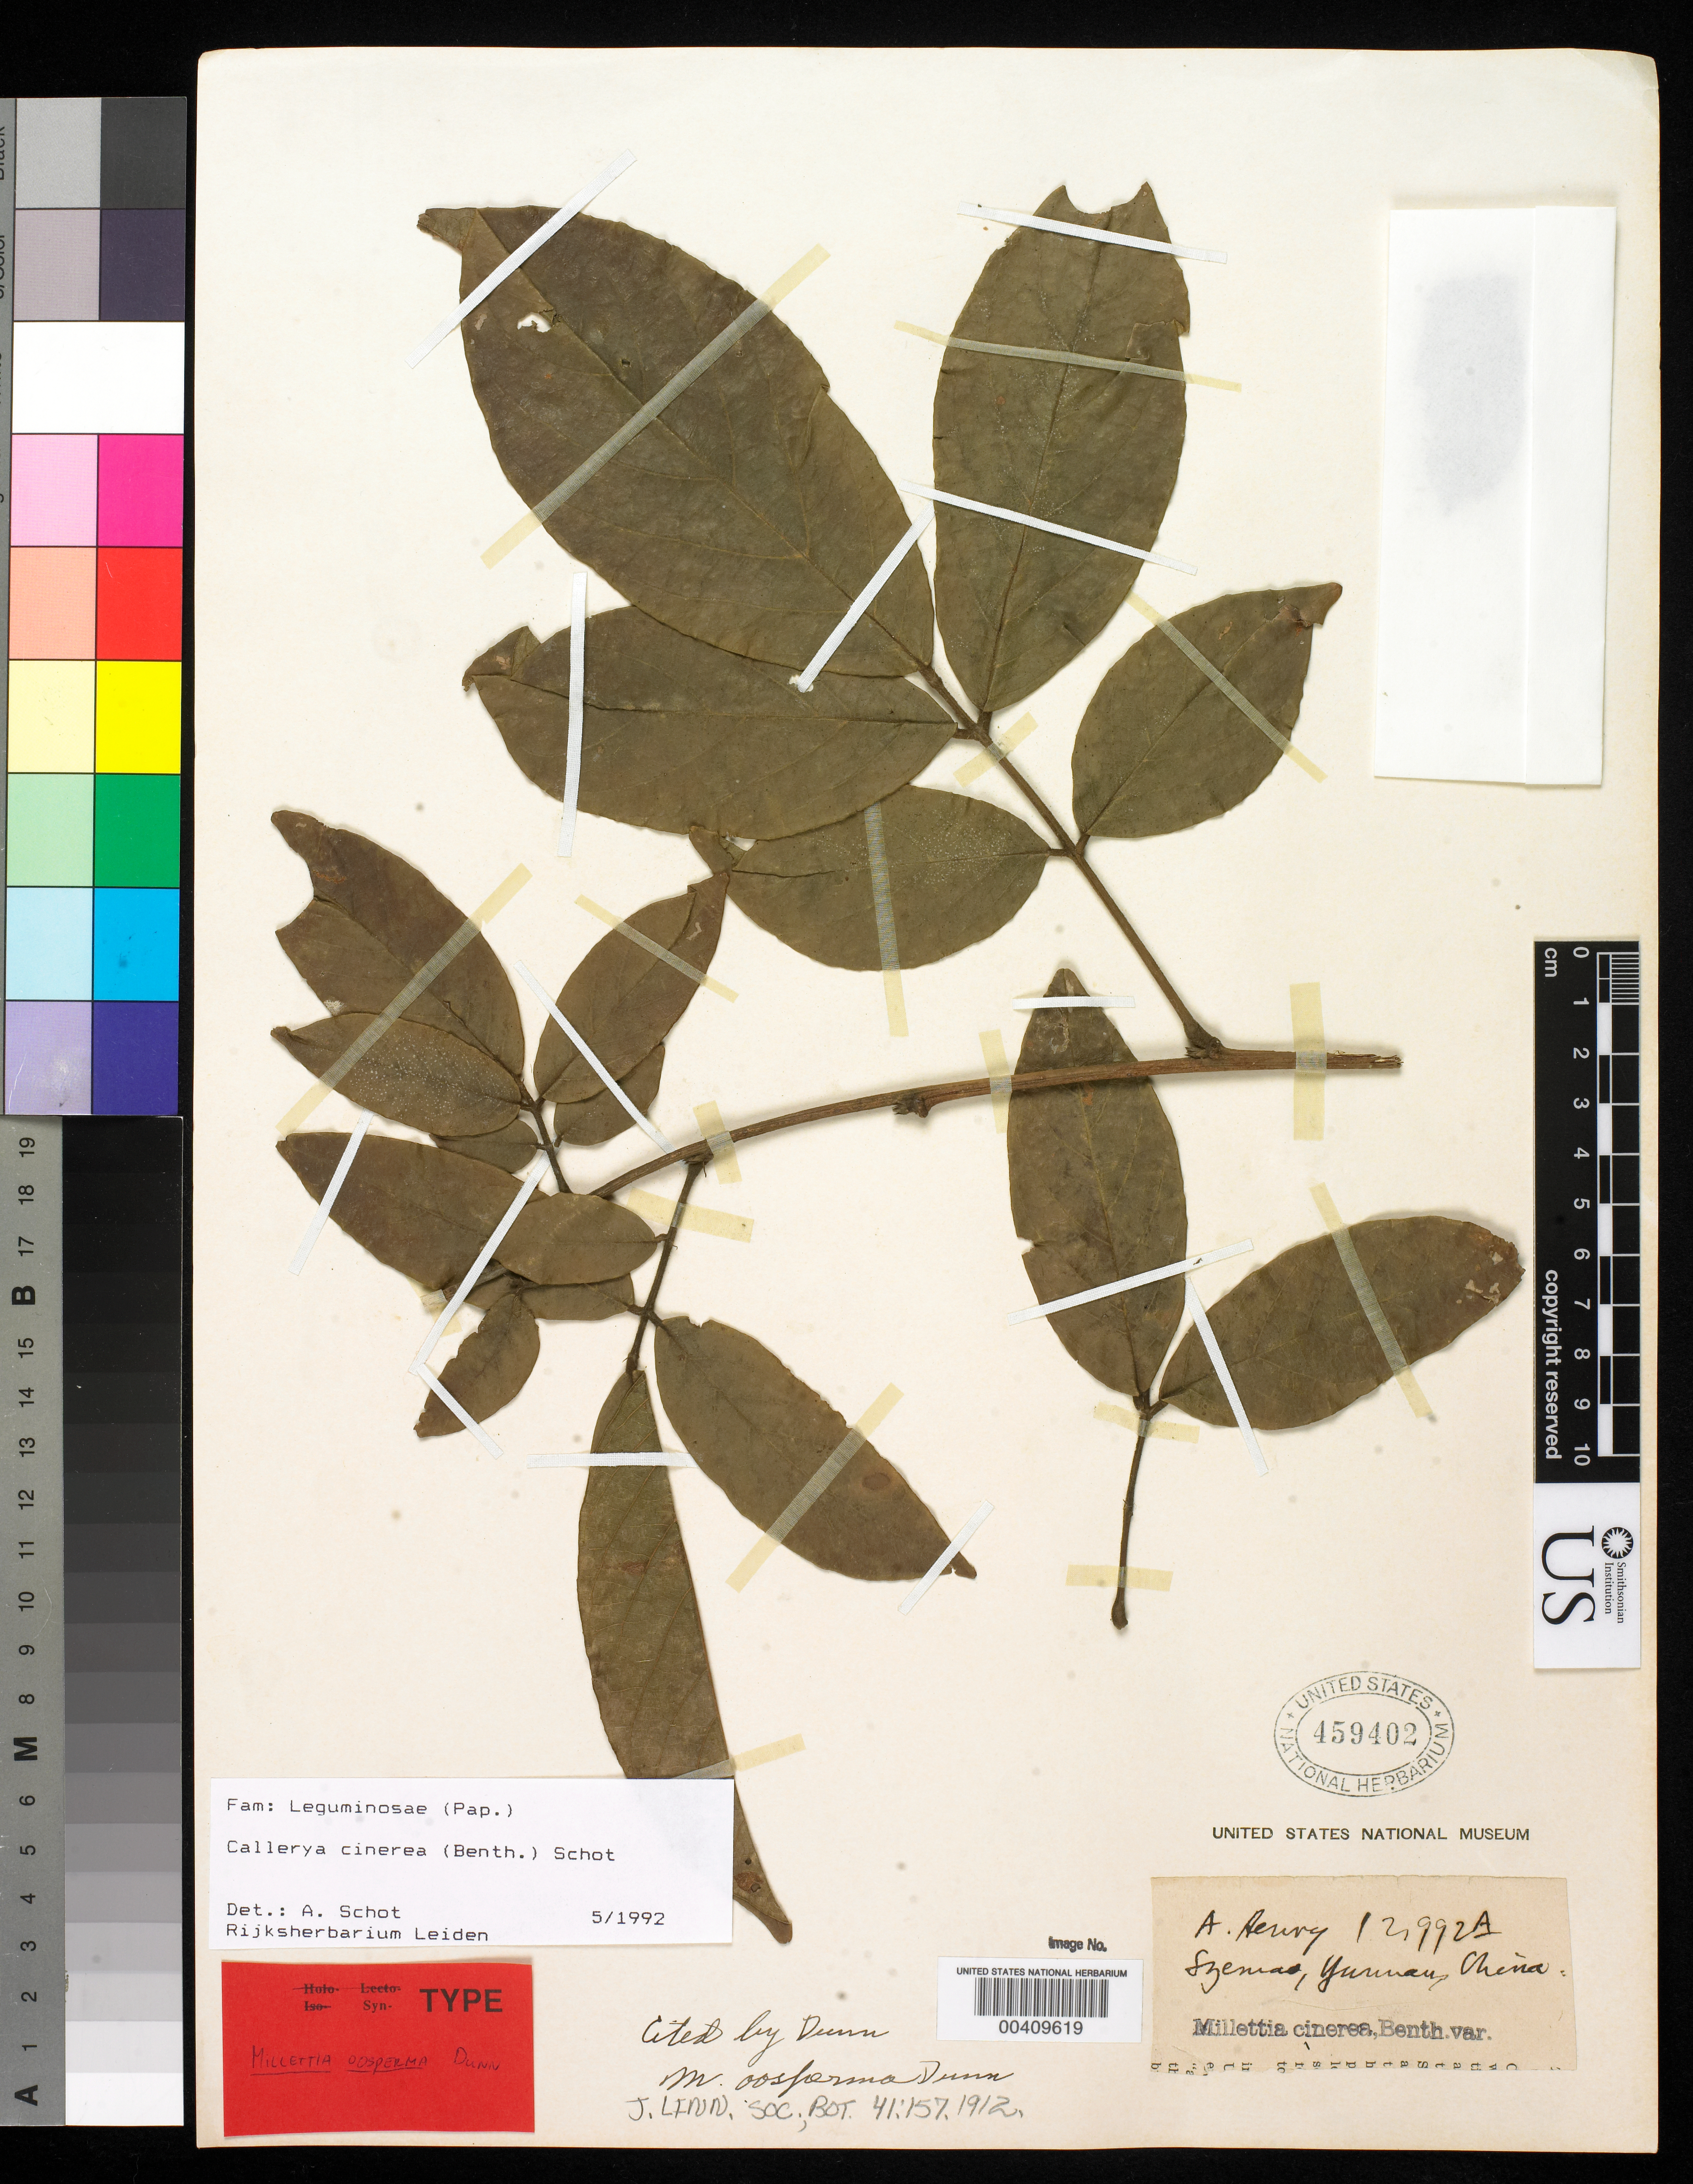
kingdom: Plantae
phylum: Tracheophyta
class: Magnoliopsida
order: Fabales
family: Fabaceae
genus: Millettia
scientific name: Millettia oosperma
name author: Dunn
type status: Isosyntype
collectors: A. Henry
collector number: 12992 A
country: China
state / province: Yunnan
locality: Szemao.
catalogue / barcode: US 459402